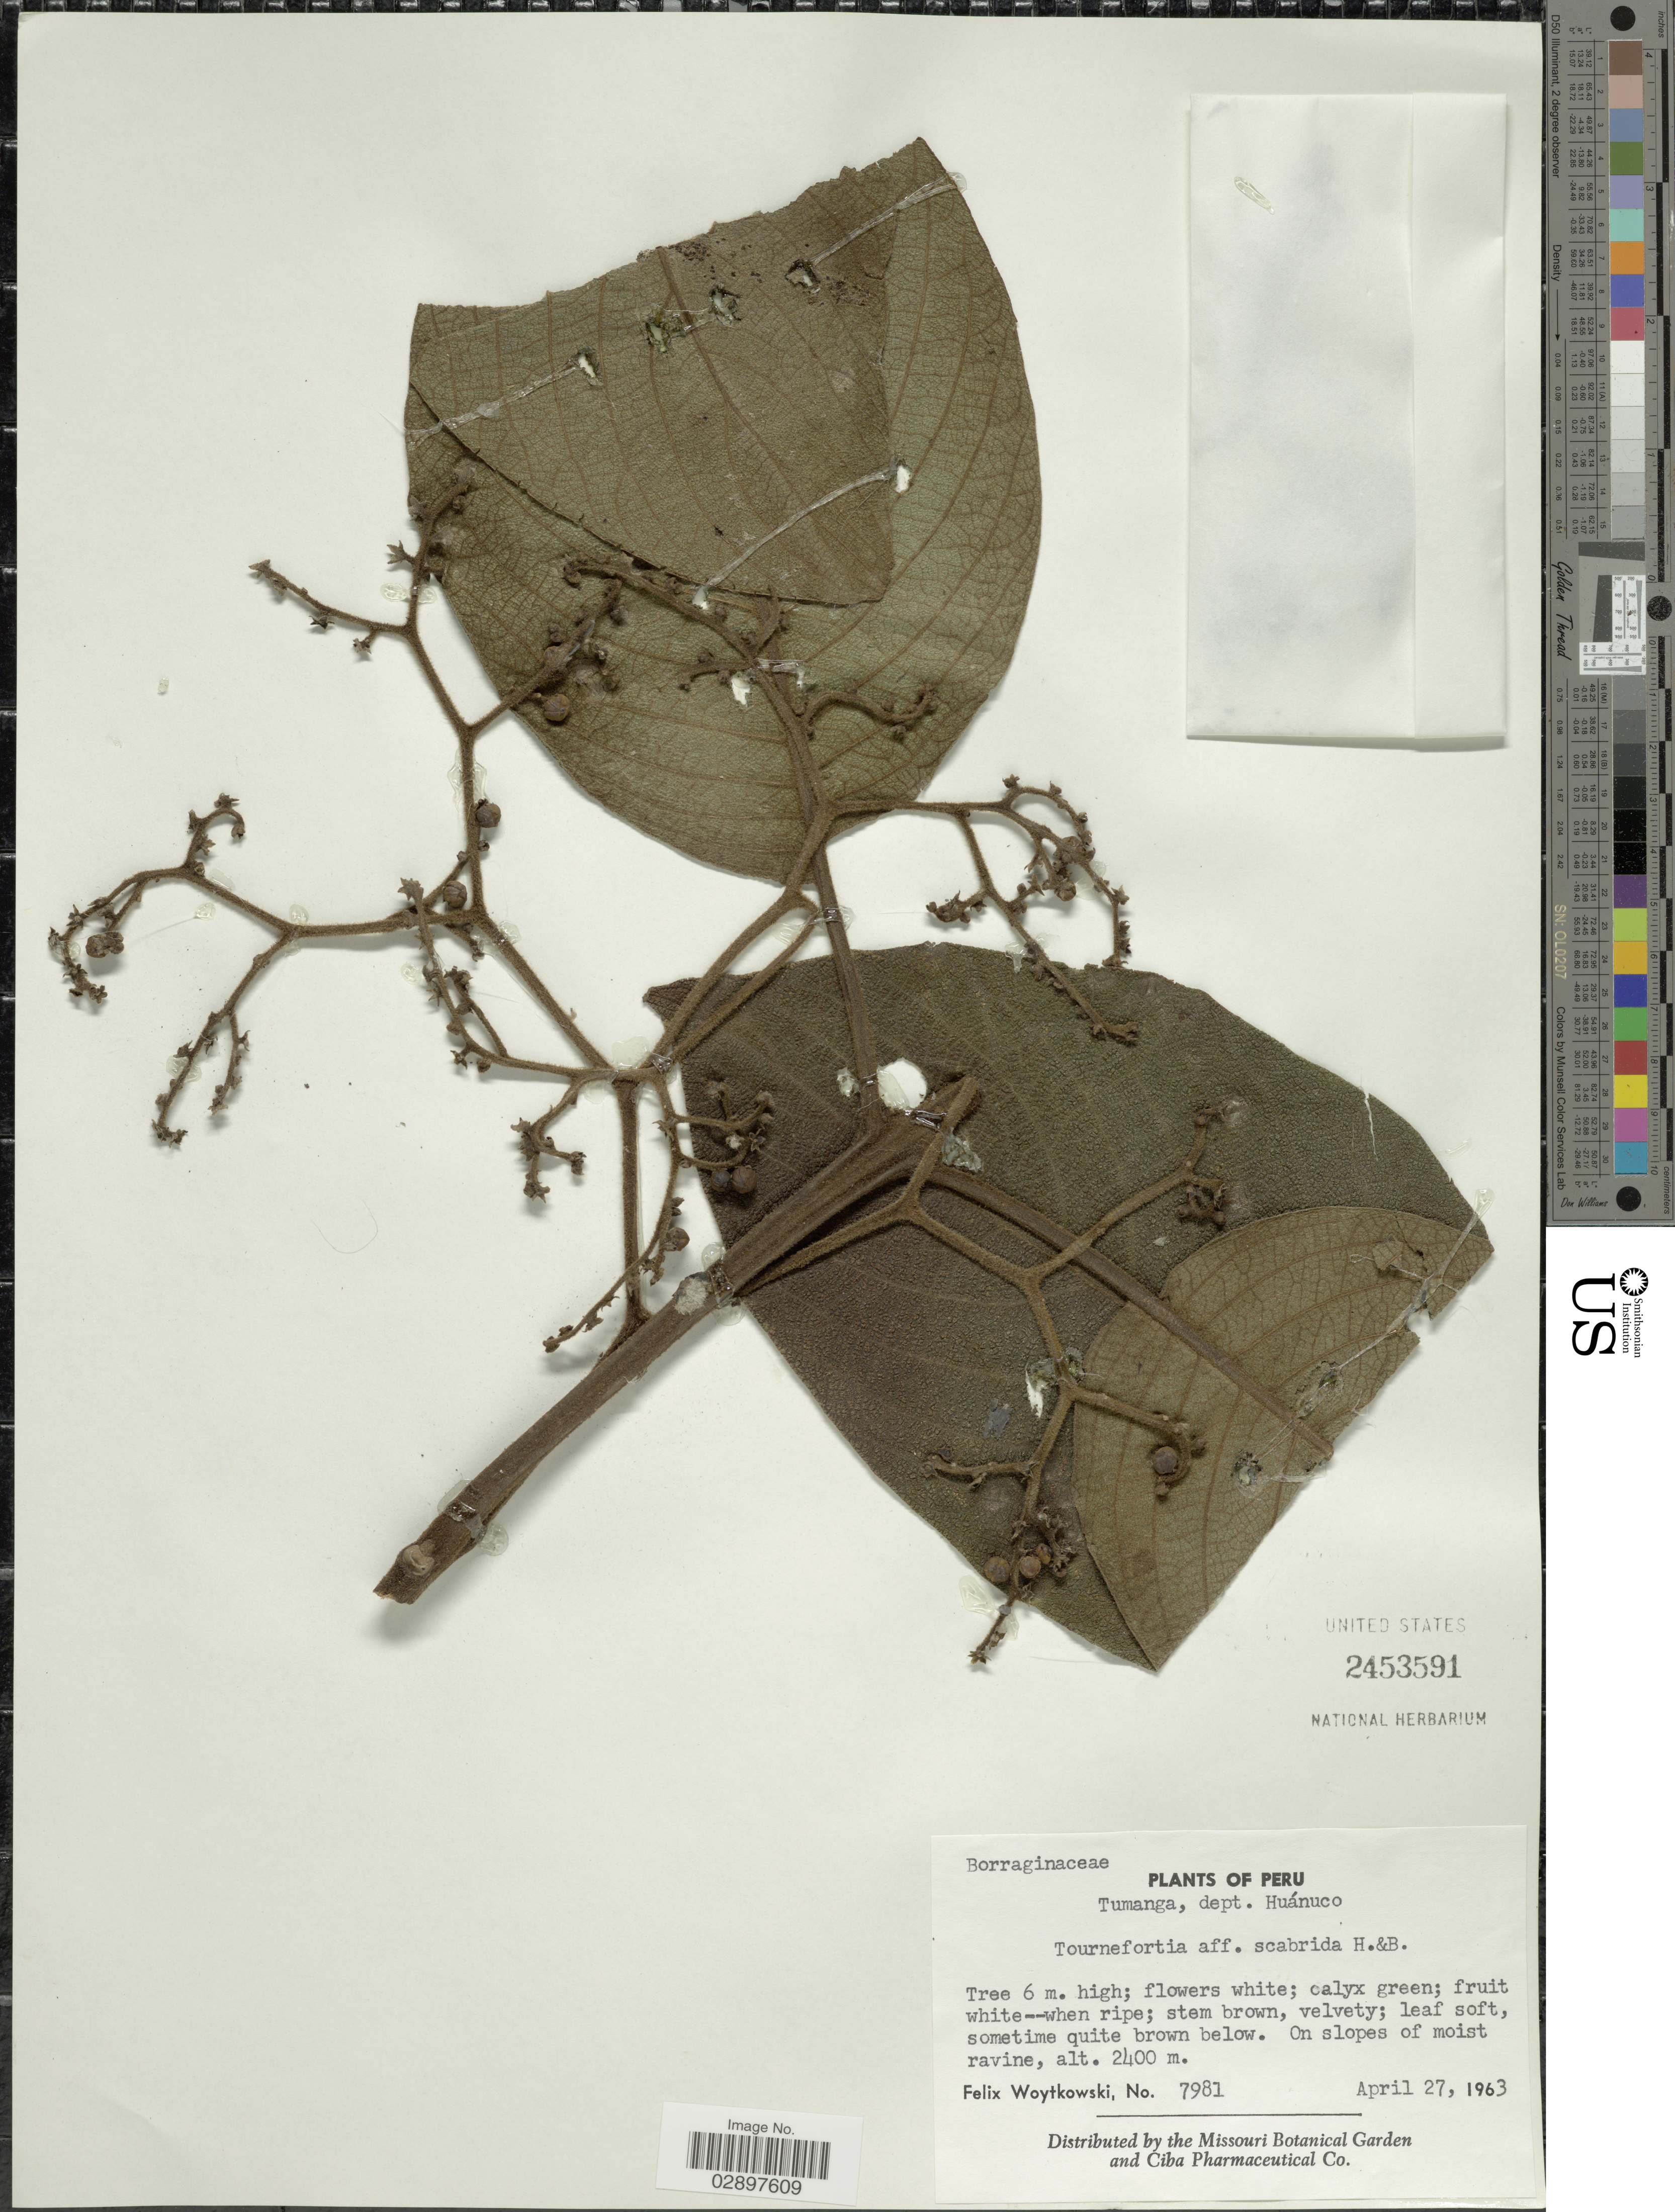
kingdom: Plantae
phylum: Tracheophyta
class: Magnoliopsida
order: Boraginales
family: Heliotropiaceae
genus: Tournefortia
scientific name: Tournefortia scabrida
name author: Kunth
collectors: F. Woytkowski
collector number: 7981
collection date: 1963-04-27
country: Peru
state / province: Huánuco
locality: Tumanga, dept. Huánuco.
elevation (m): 2400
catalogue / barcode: US 2453591